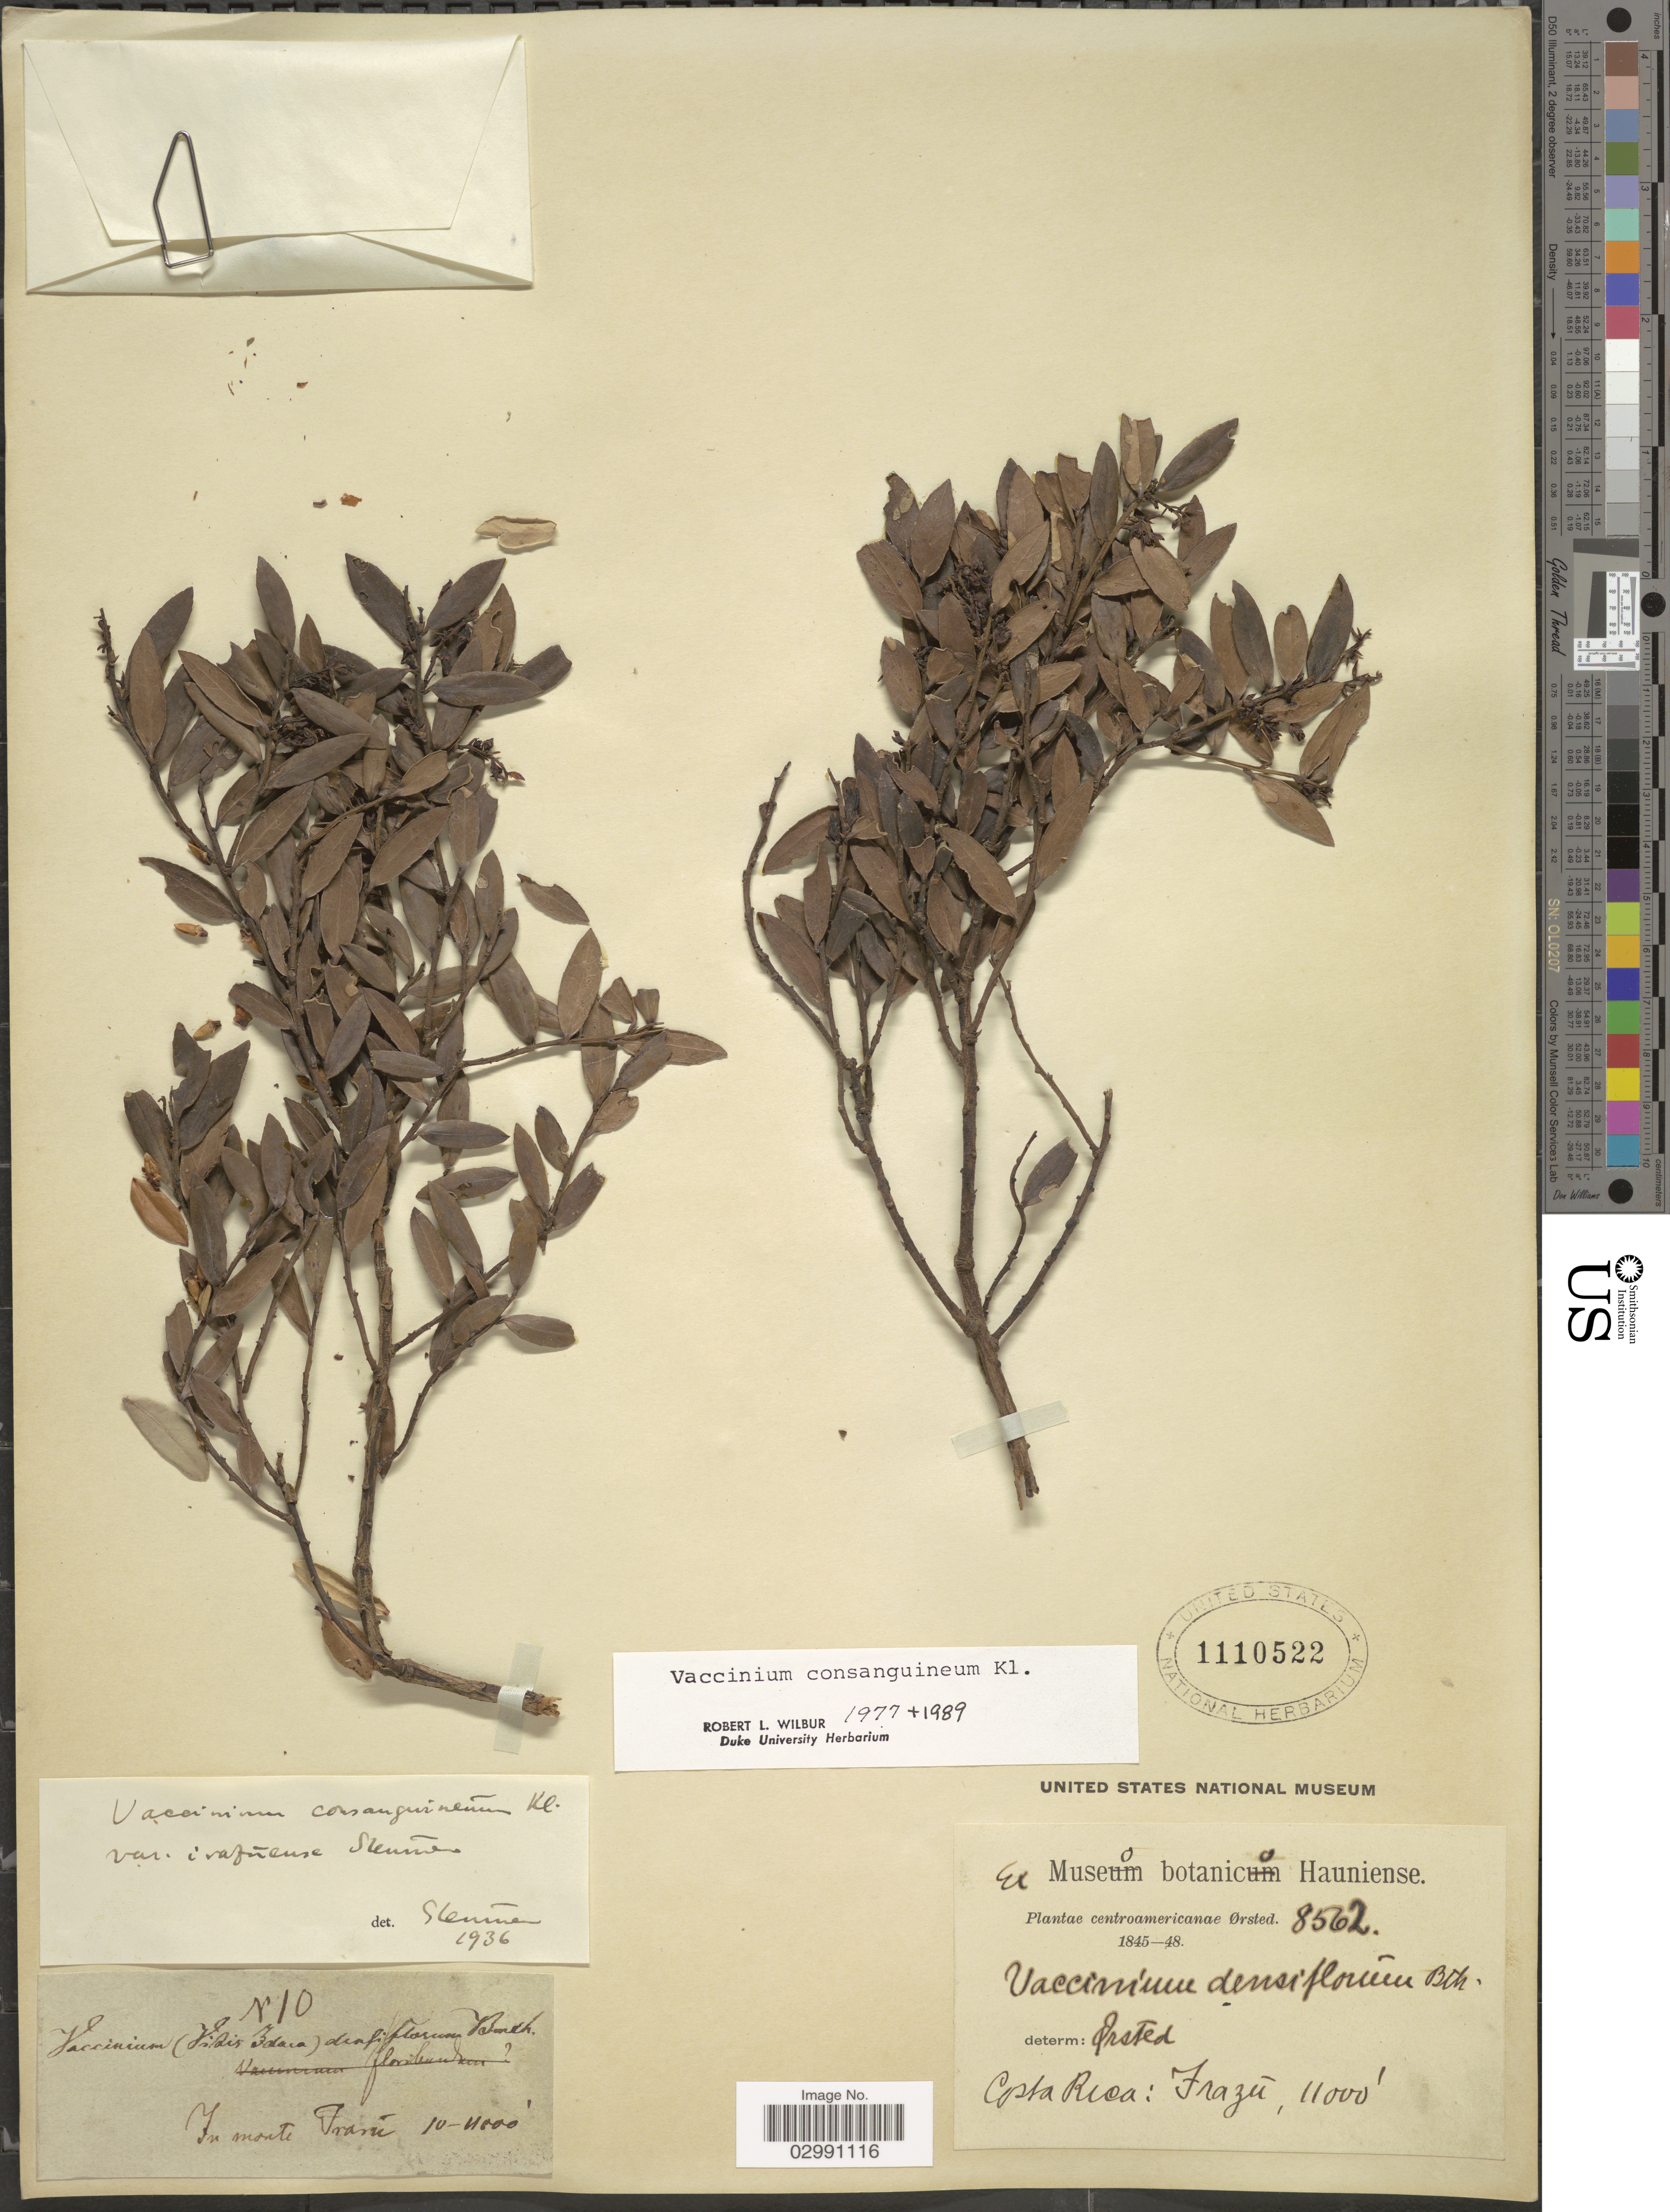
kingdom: Plantae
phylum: Tracheophyta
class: Magnoliopsida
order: Ericales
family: Ericaceae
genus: Vaccinium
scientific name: Vaccinium consanguineum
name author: Klotzsch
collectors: Ørsted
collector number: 8562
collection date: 1845/1848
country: Costa Rica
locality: In monte Irazú.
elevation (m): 3048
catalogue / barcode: US 1110522